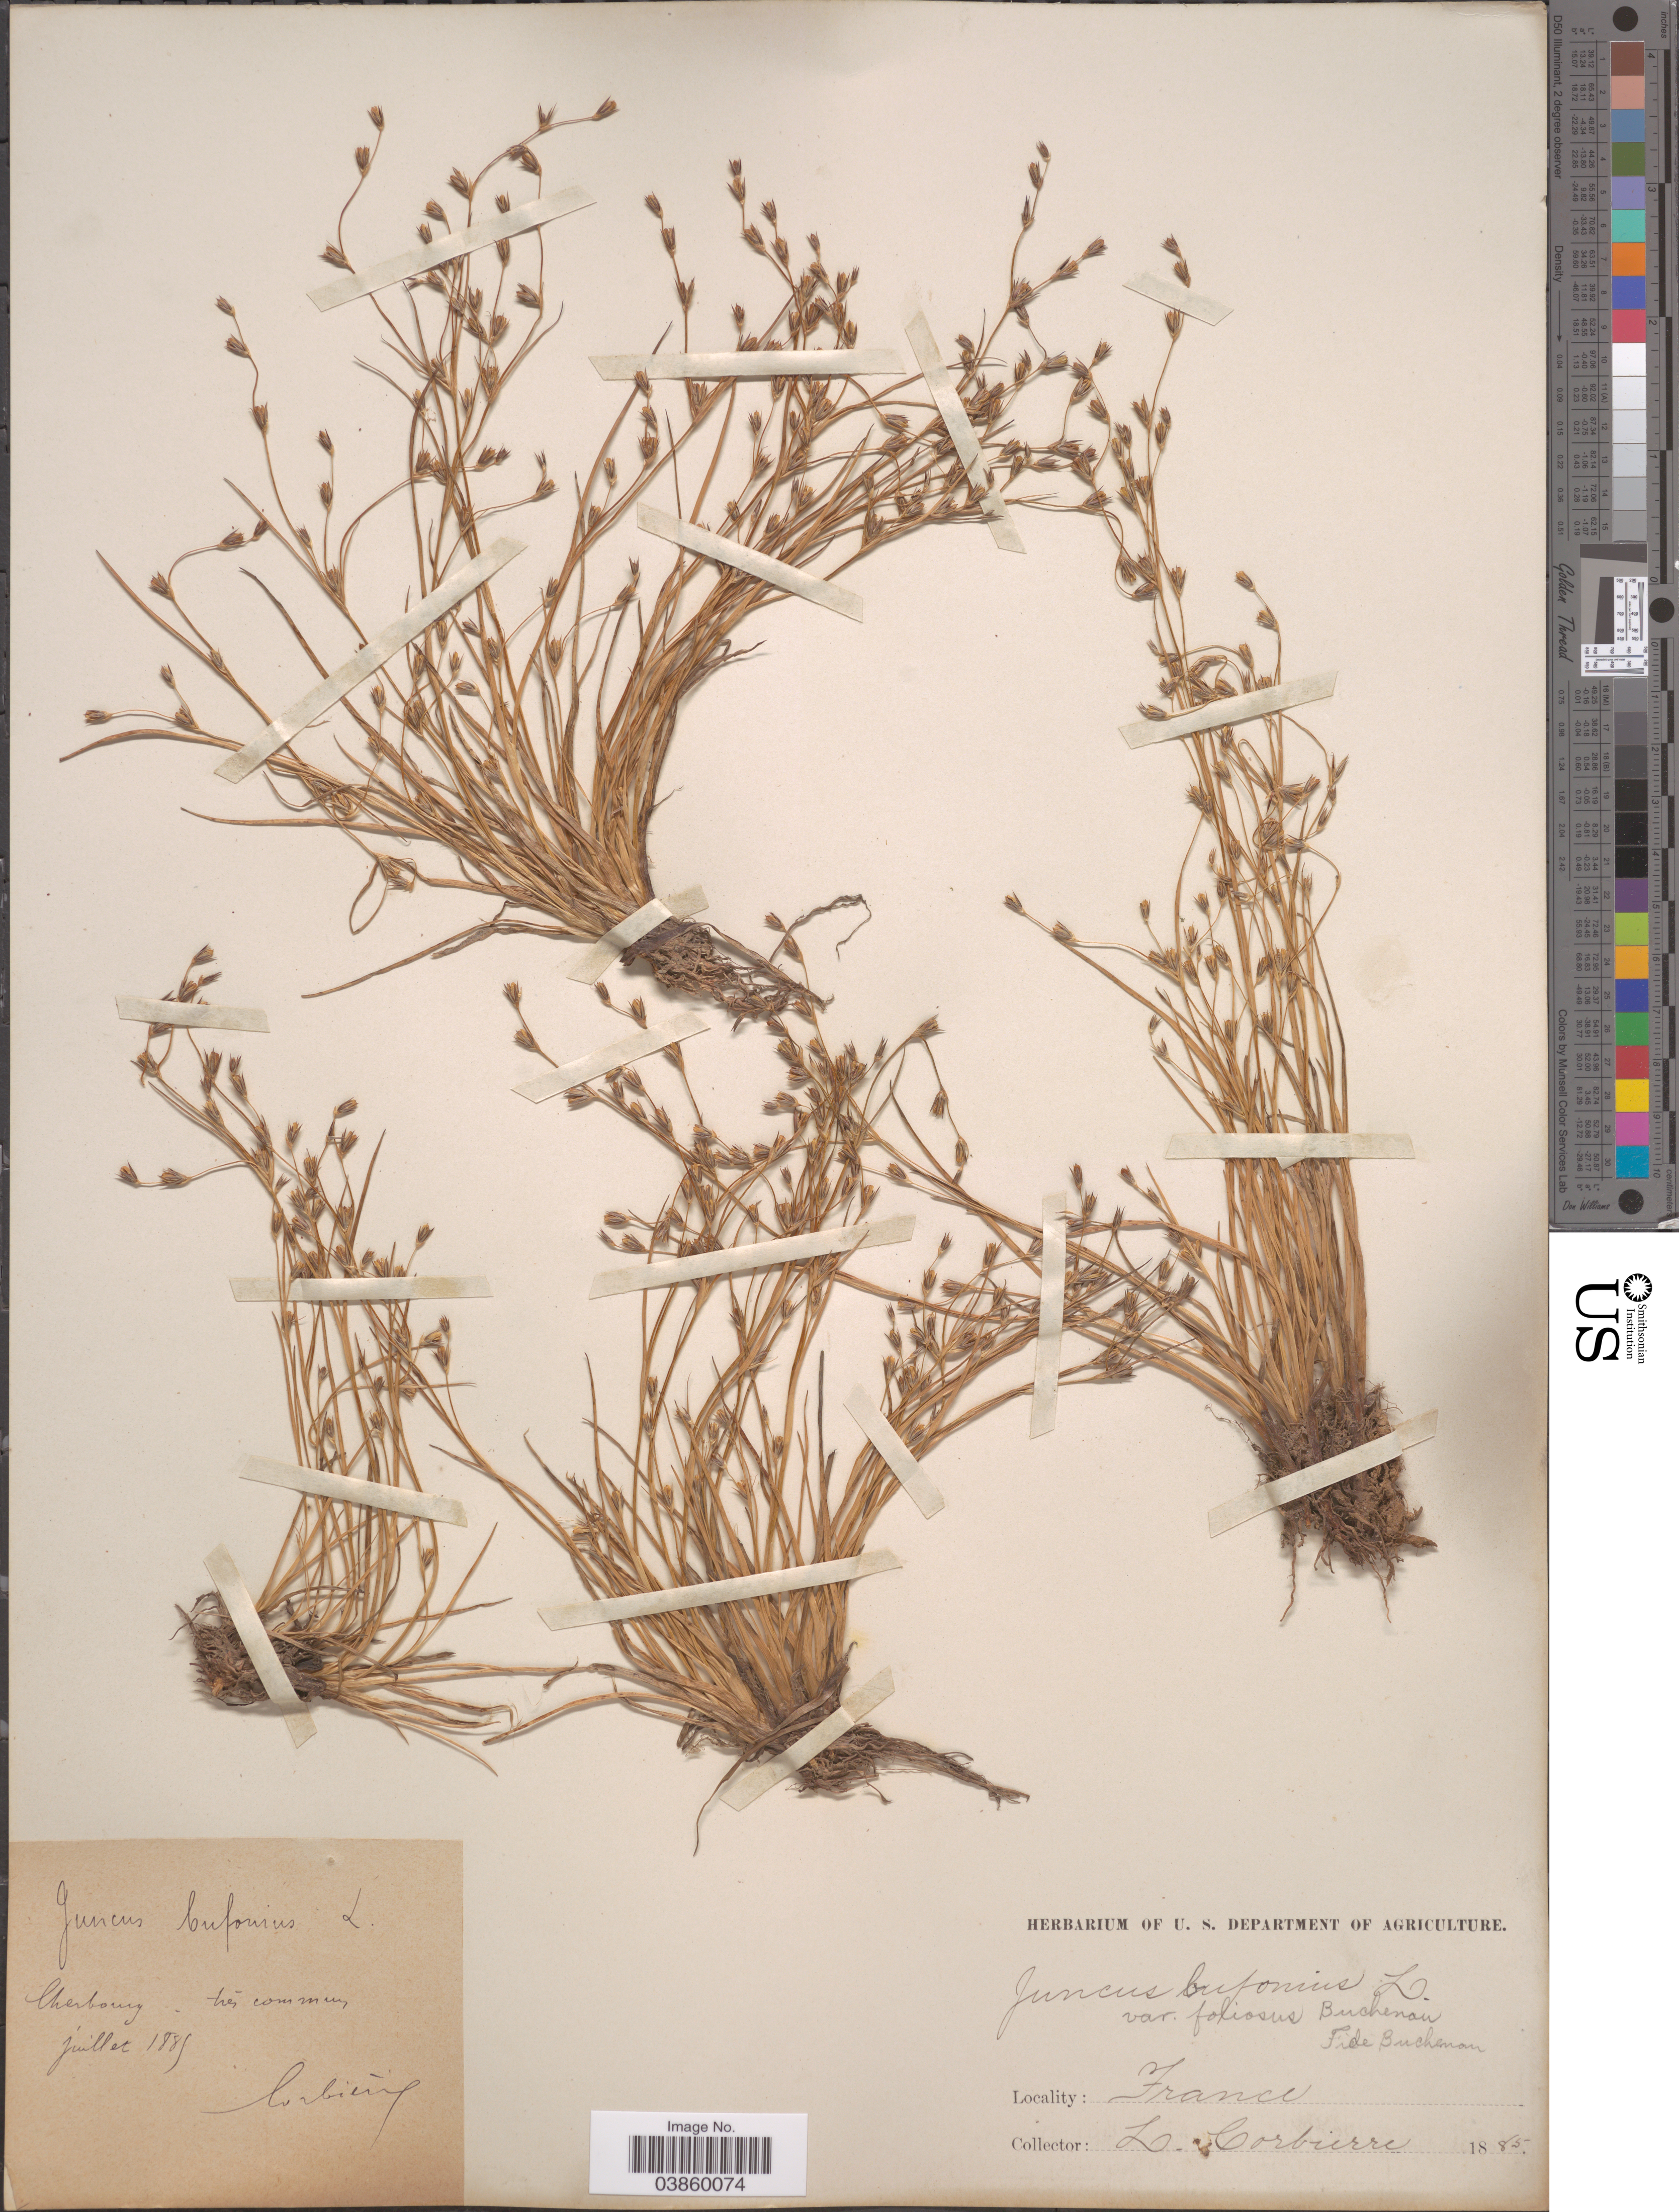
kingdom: Plantae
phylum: Tracheophyta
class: Liliopsida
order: Poales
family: Juncaceae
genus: Juncus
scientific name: Juncus bufonius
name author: L.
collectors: L. Corbière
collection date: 1885-07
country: France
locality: Cherbourg.